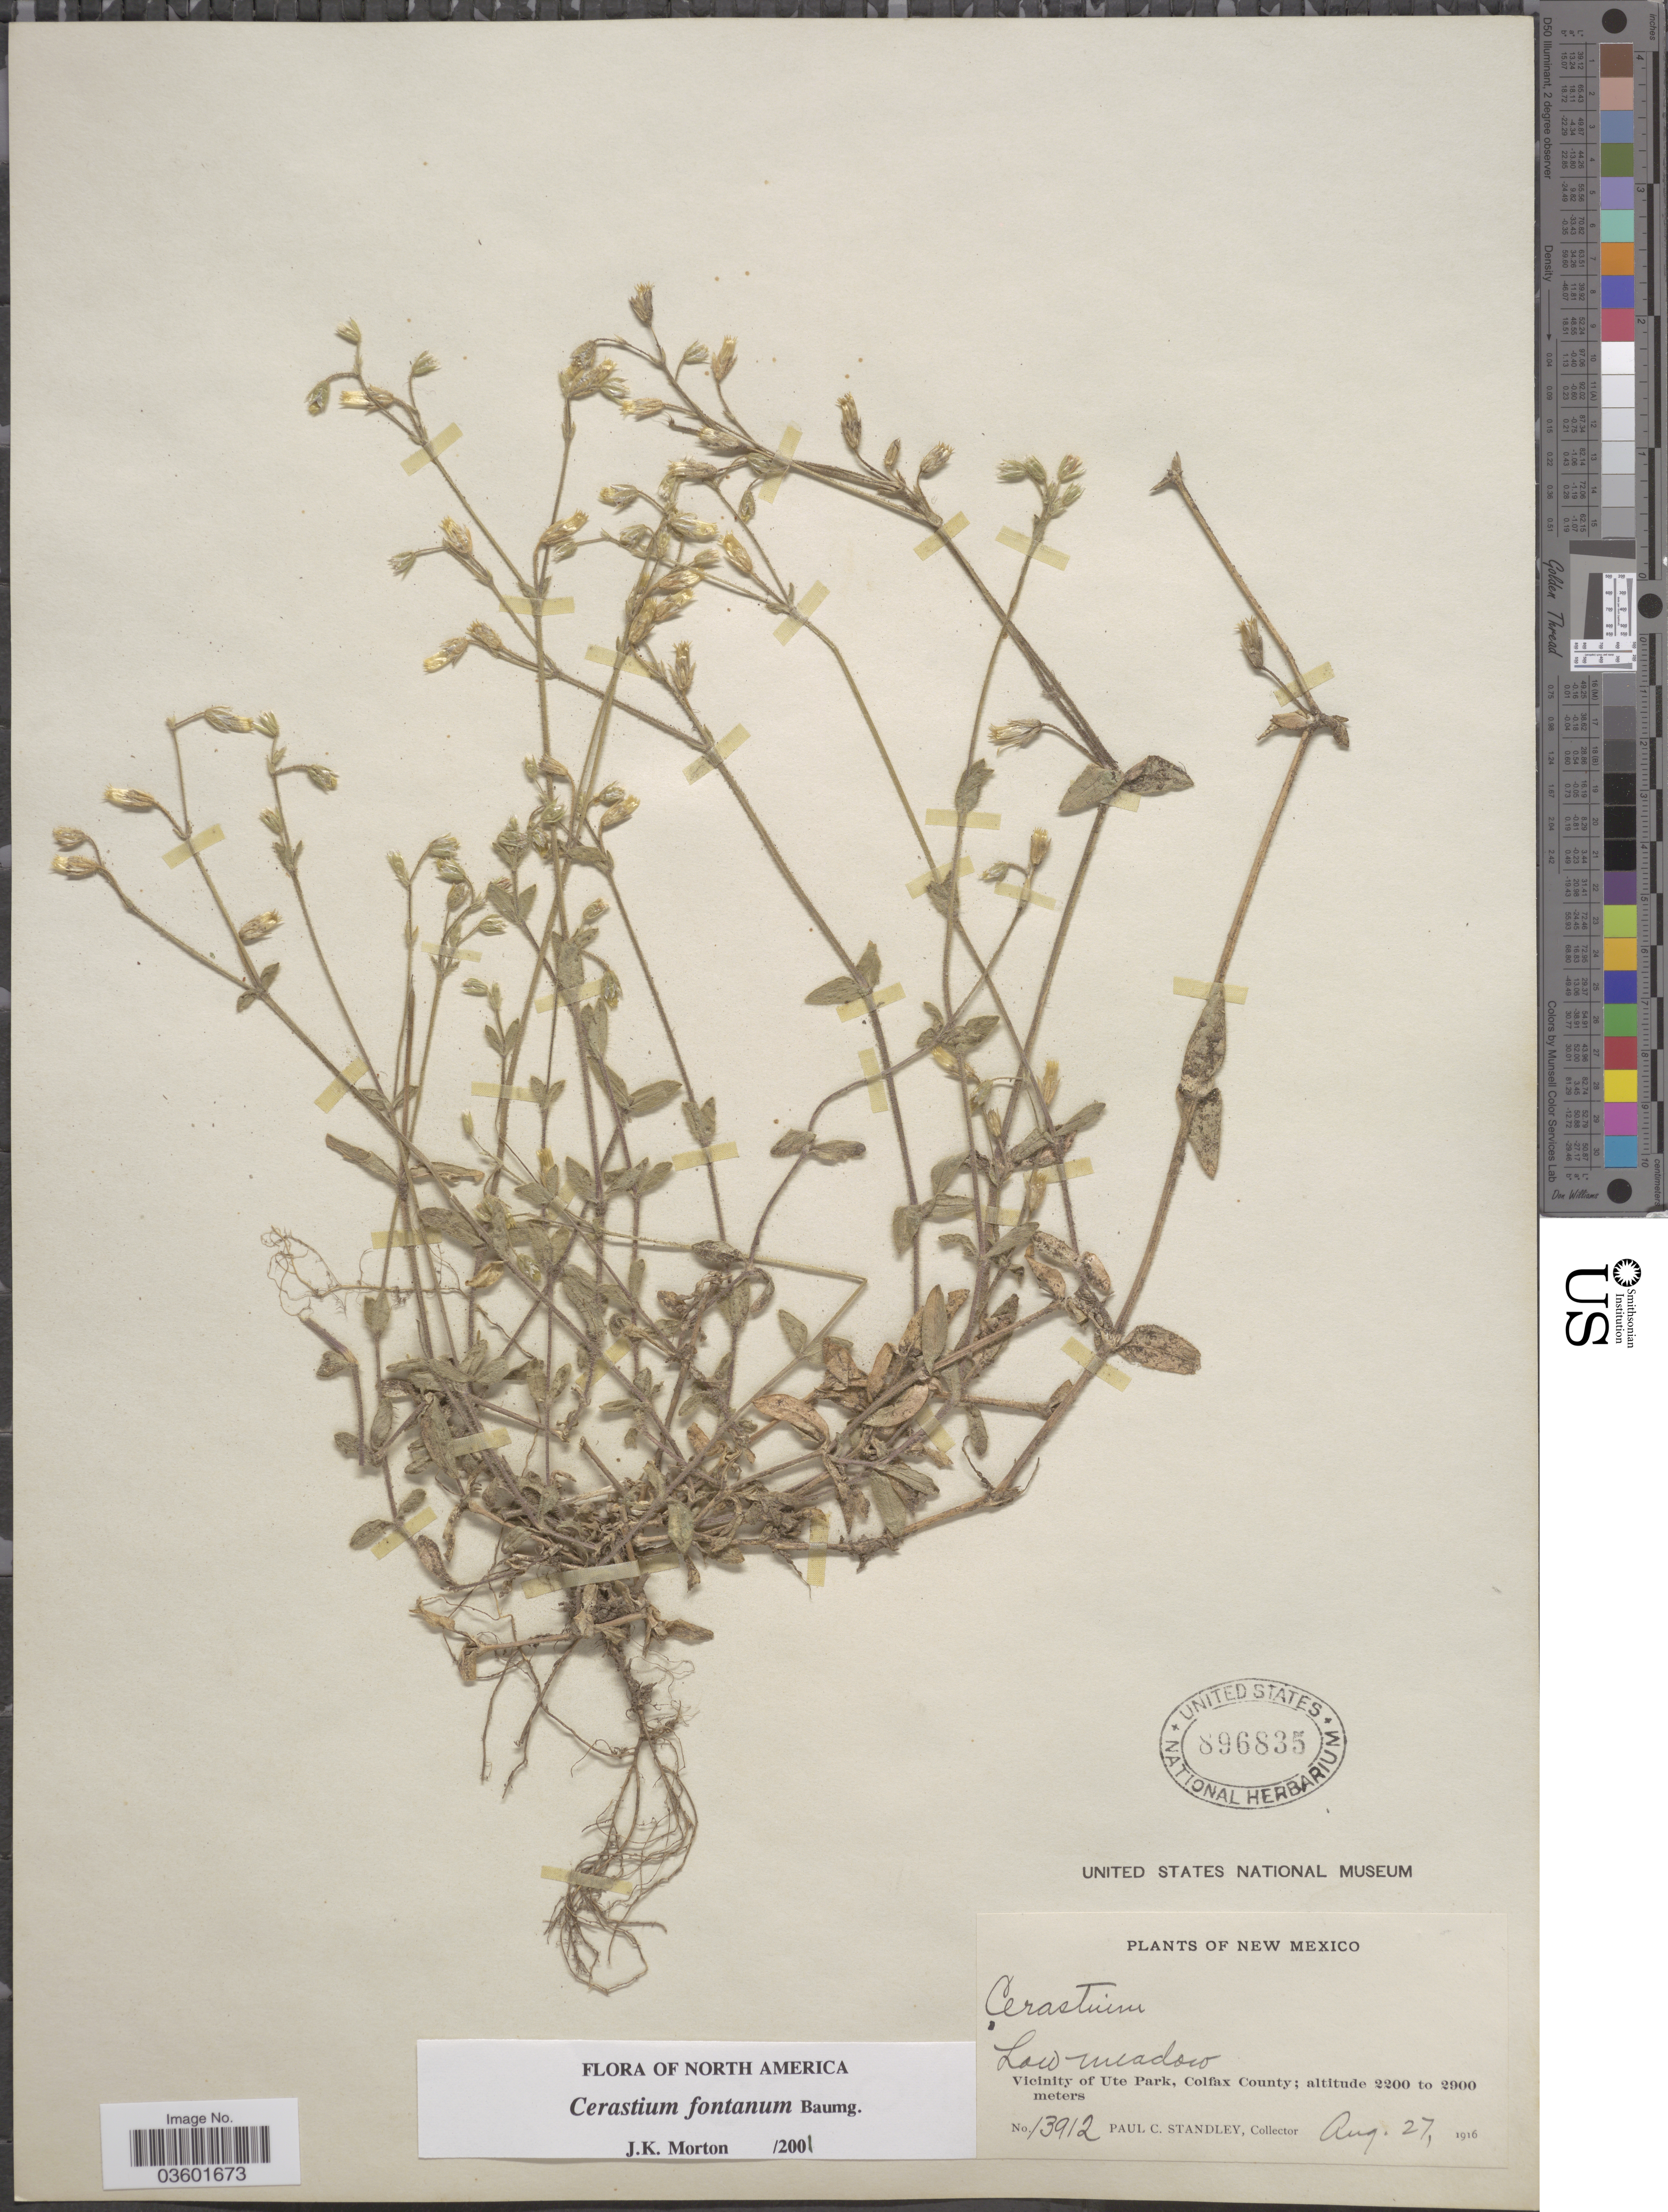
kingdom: Plantae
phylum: Tracheophyta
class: Magnoliopsida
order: Caryophyllales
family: Caryophyllaceae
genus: Cerastium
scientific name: Cerastium fontanum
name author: Baumg.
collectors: P. C. Standley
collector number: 13912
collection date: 1916-08-27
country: United States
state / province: New Mexico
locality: Vicinity of Ute Park, Colfax County.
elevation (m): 2200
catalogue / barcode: US 896835